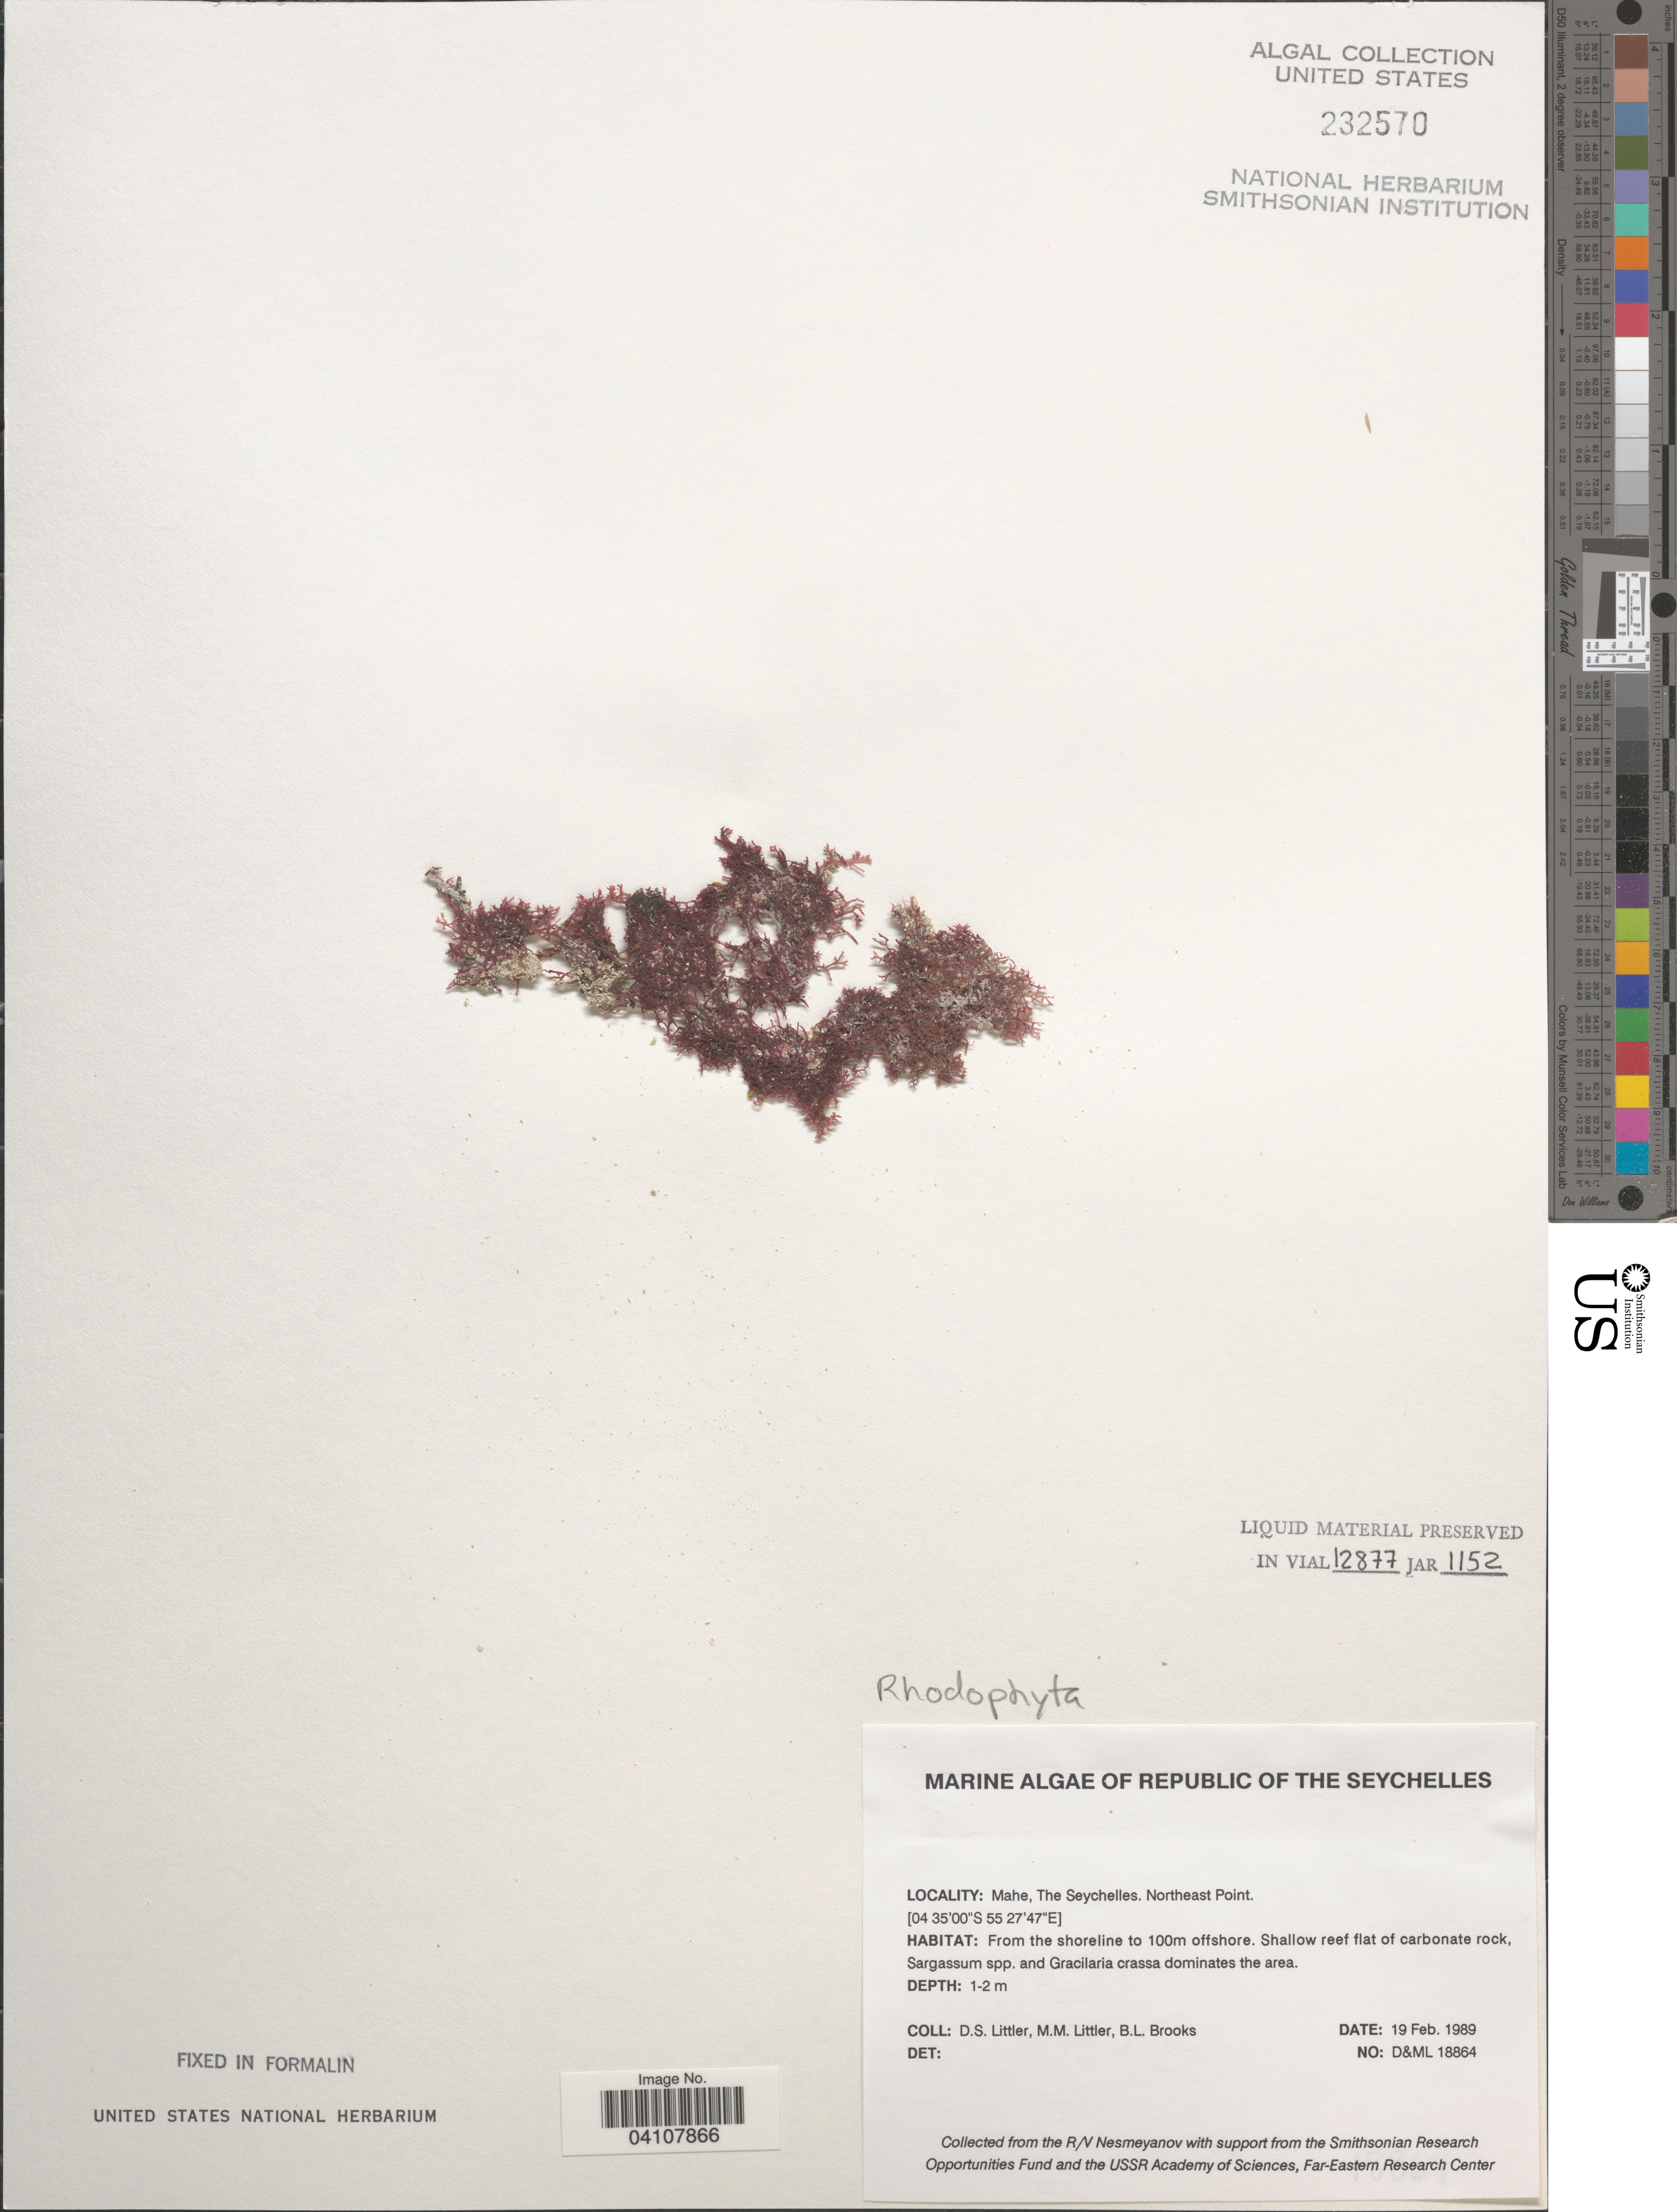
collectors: D. S. Littler & B. Brooks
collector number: D&ML18864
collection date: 1989-02-19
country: Seychelles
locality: Republic of the Seychelles. Mahe. Northeast Point. From the shoreline to 100m offshore.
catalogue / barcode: US 232570